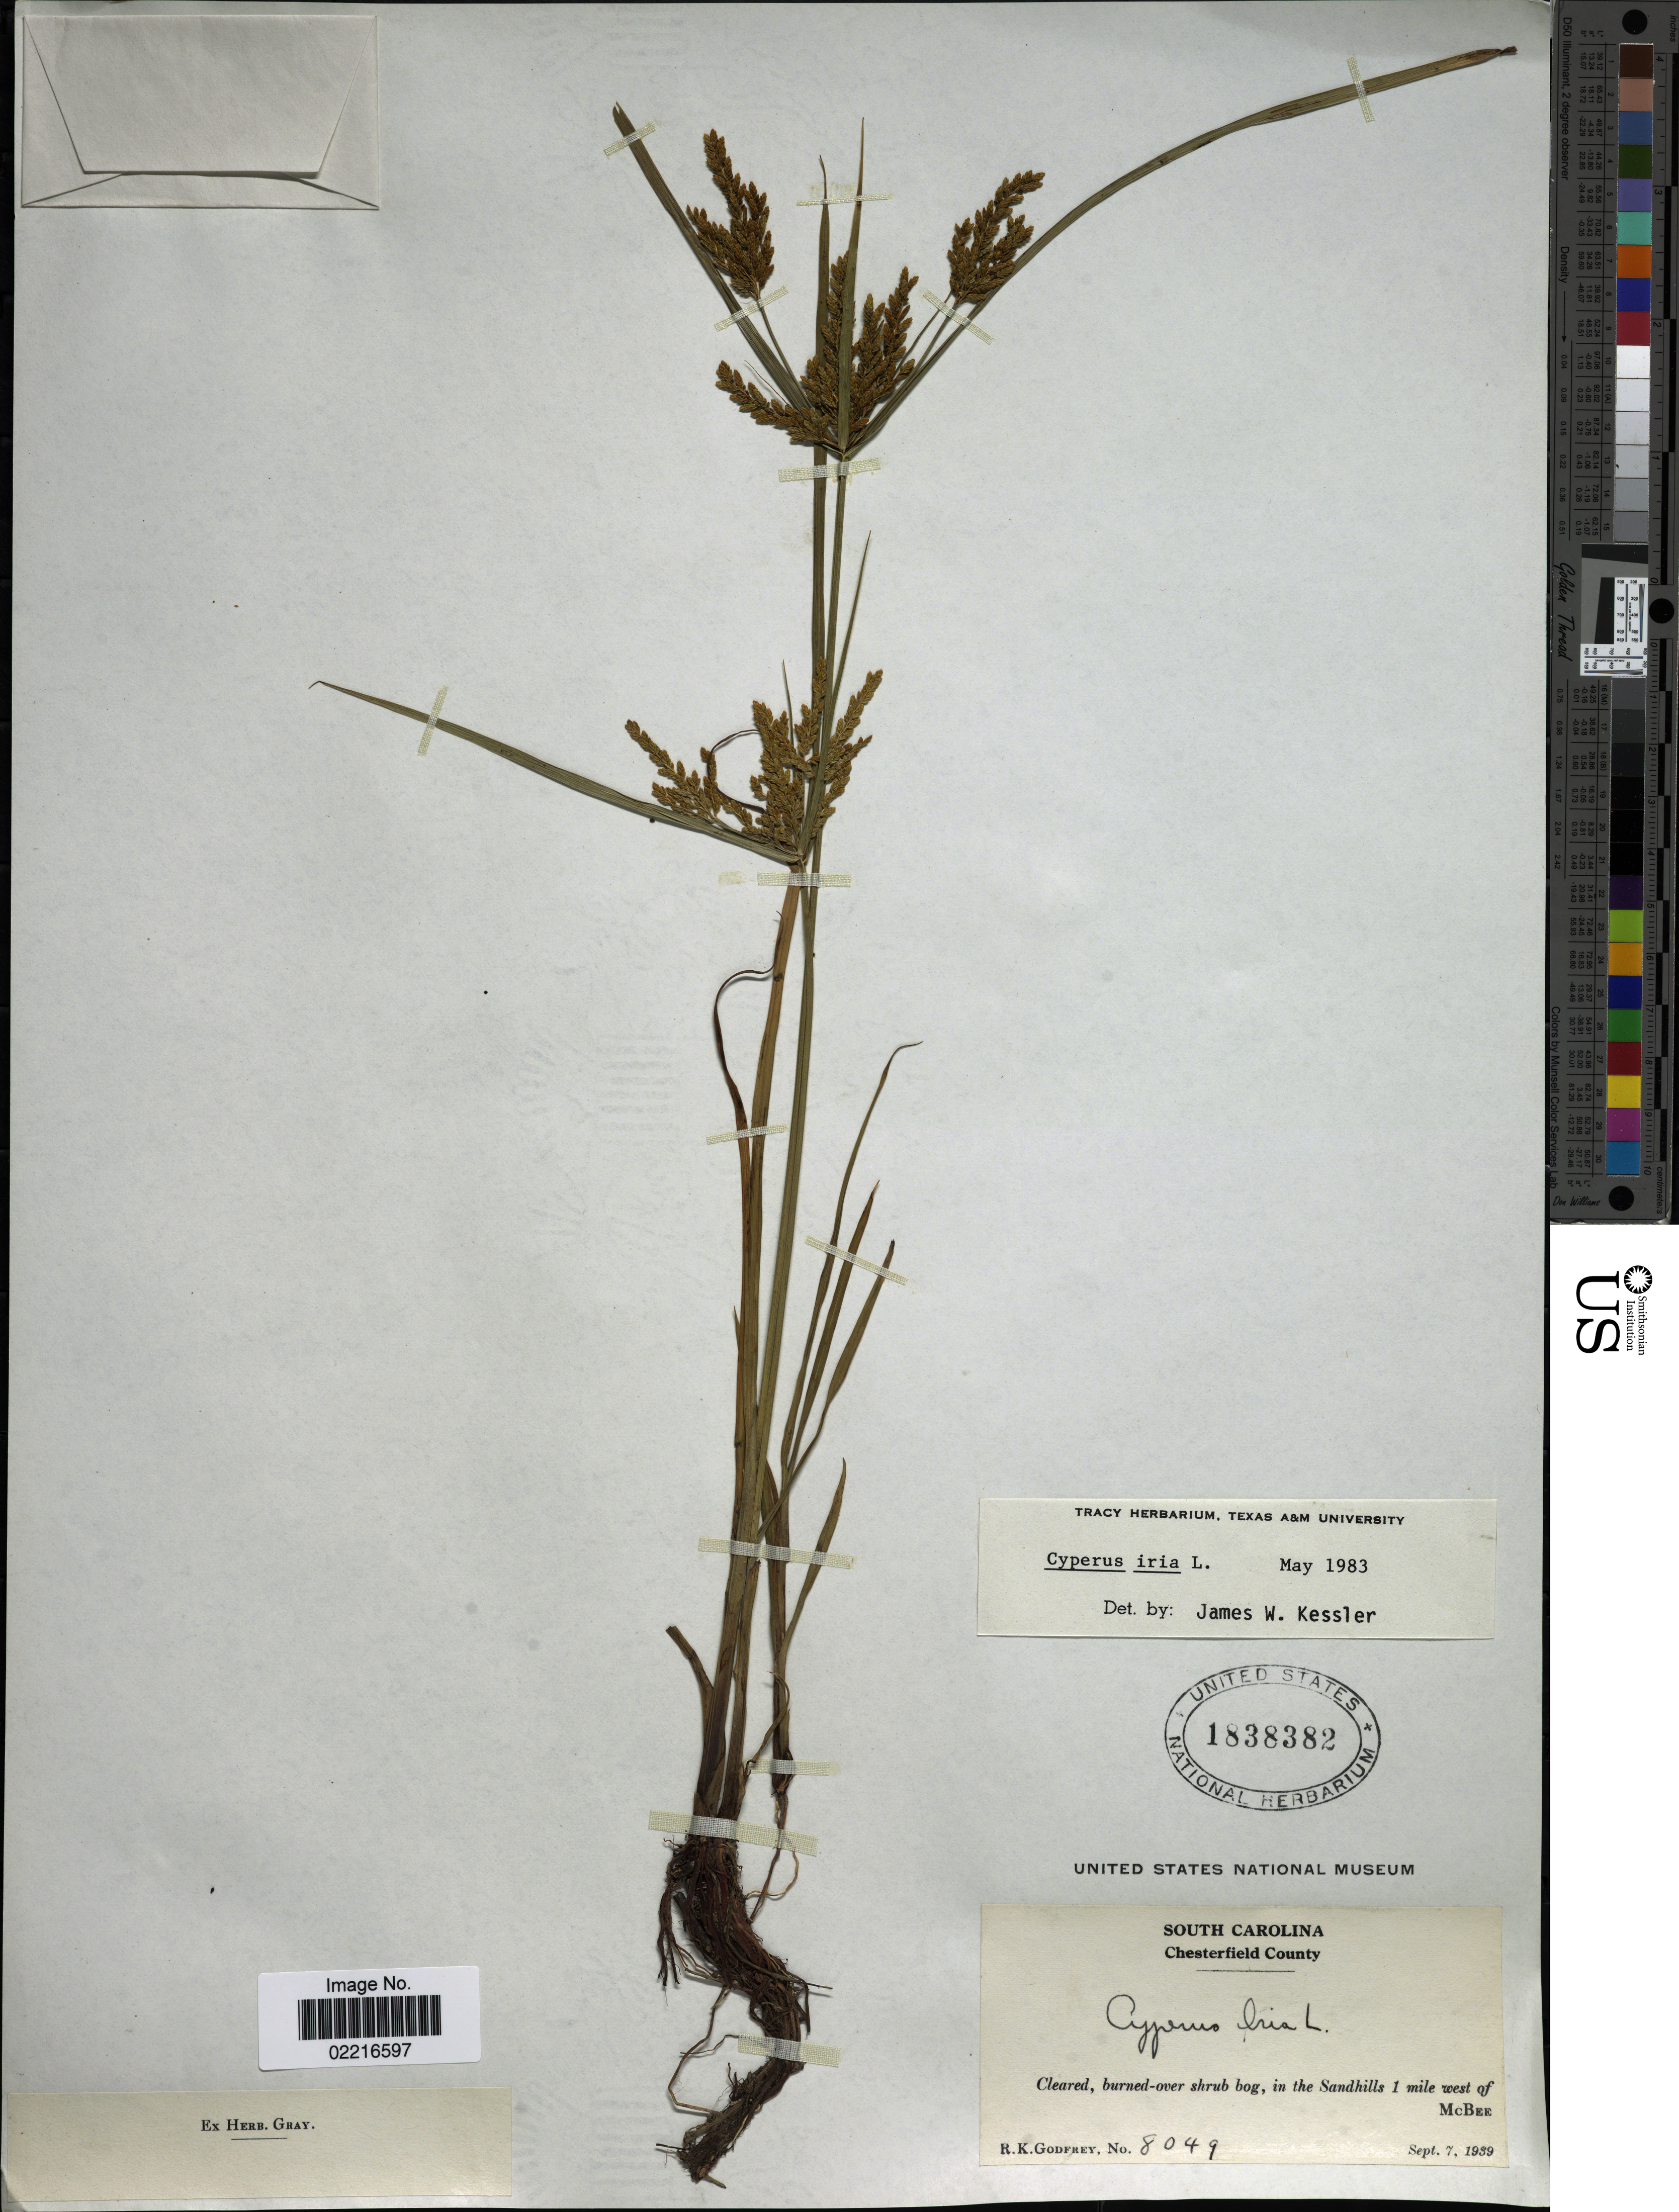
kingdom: Plantae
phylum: Tracheophyta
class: Liliopsida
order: Poales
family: Cyperaceae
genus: Cyperus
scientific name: Cyperus iria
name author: L.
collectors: R. K. Godfrey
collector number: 8049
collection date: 1939-09-07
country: United States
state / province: South Carolina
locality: Chesterfield County, 1 mile west of McBee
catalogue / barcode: US 1838382